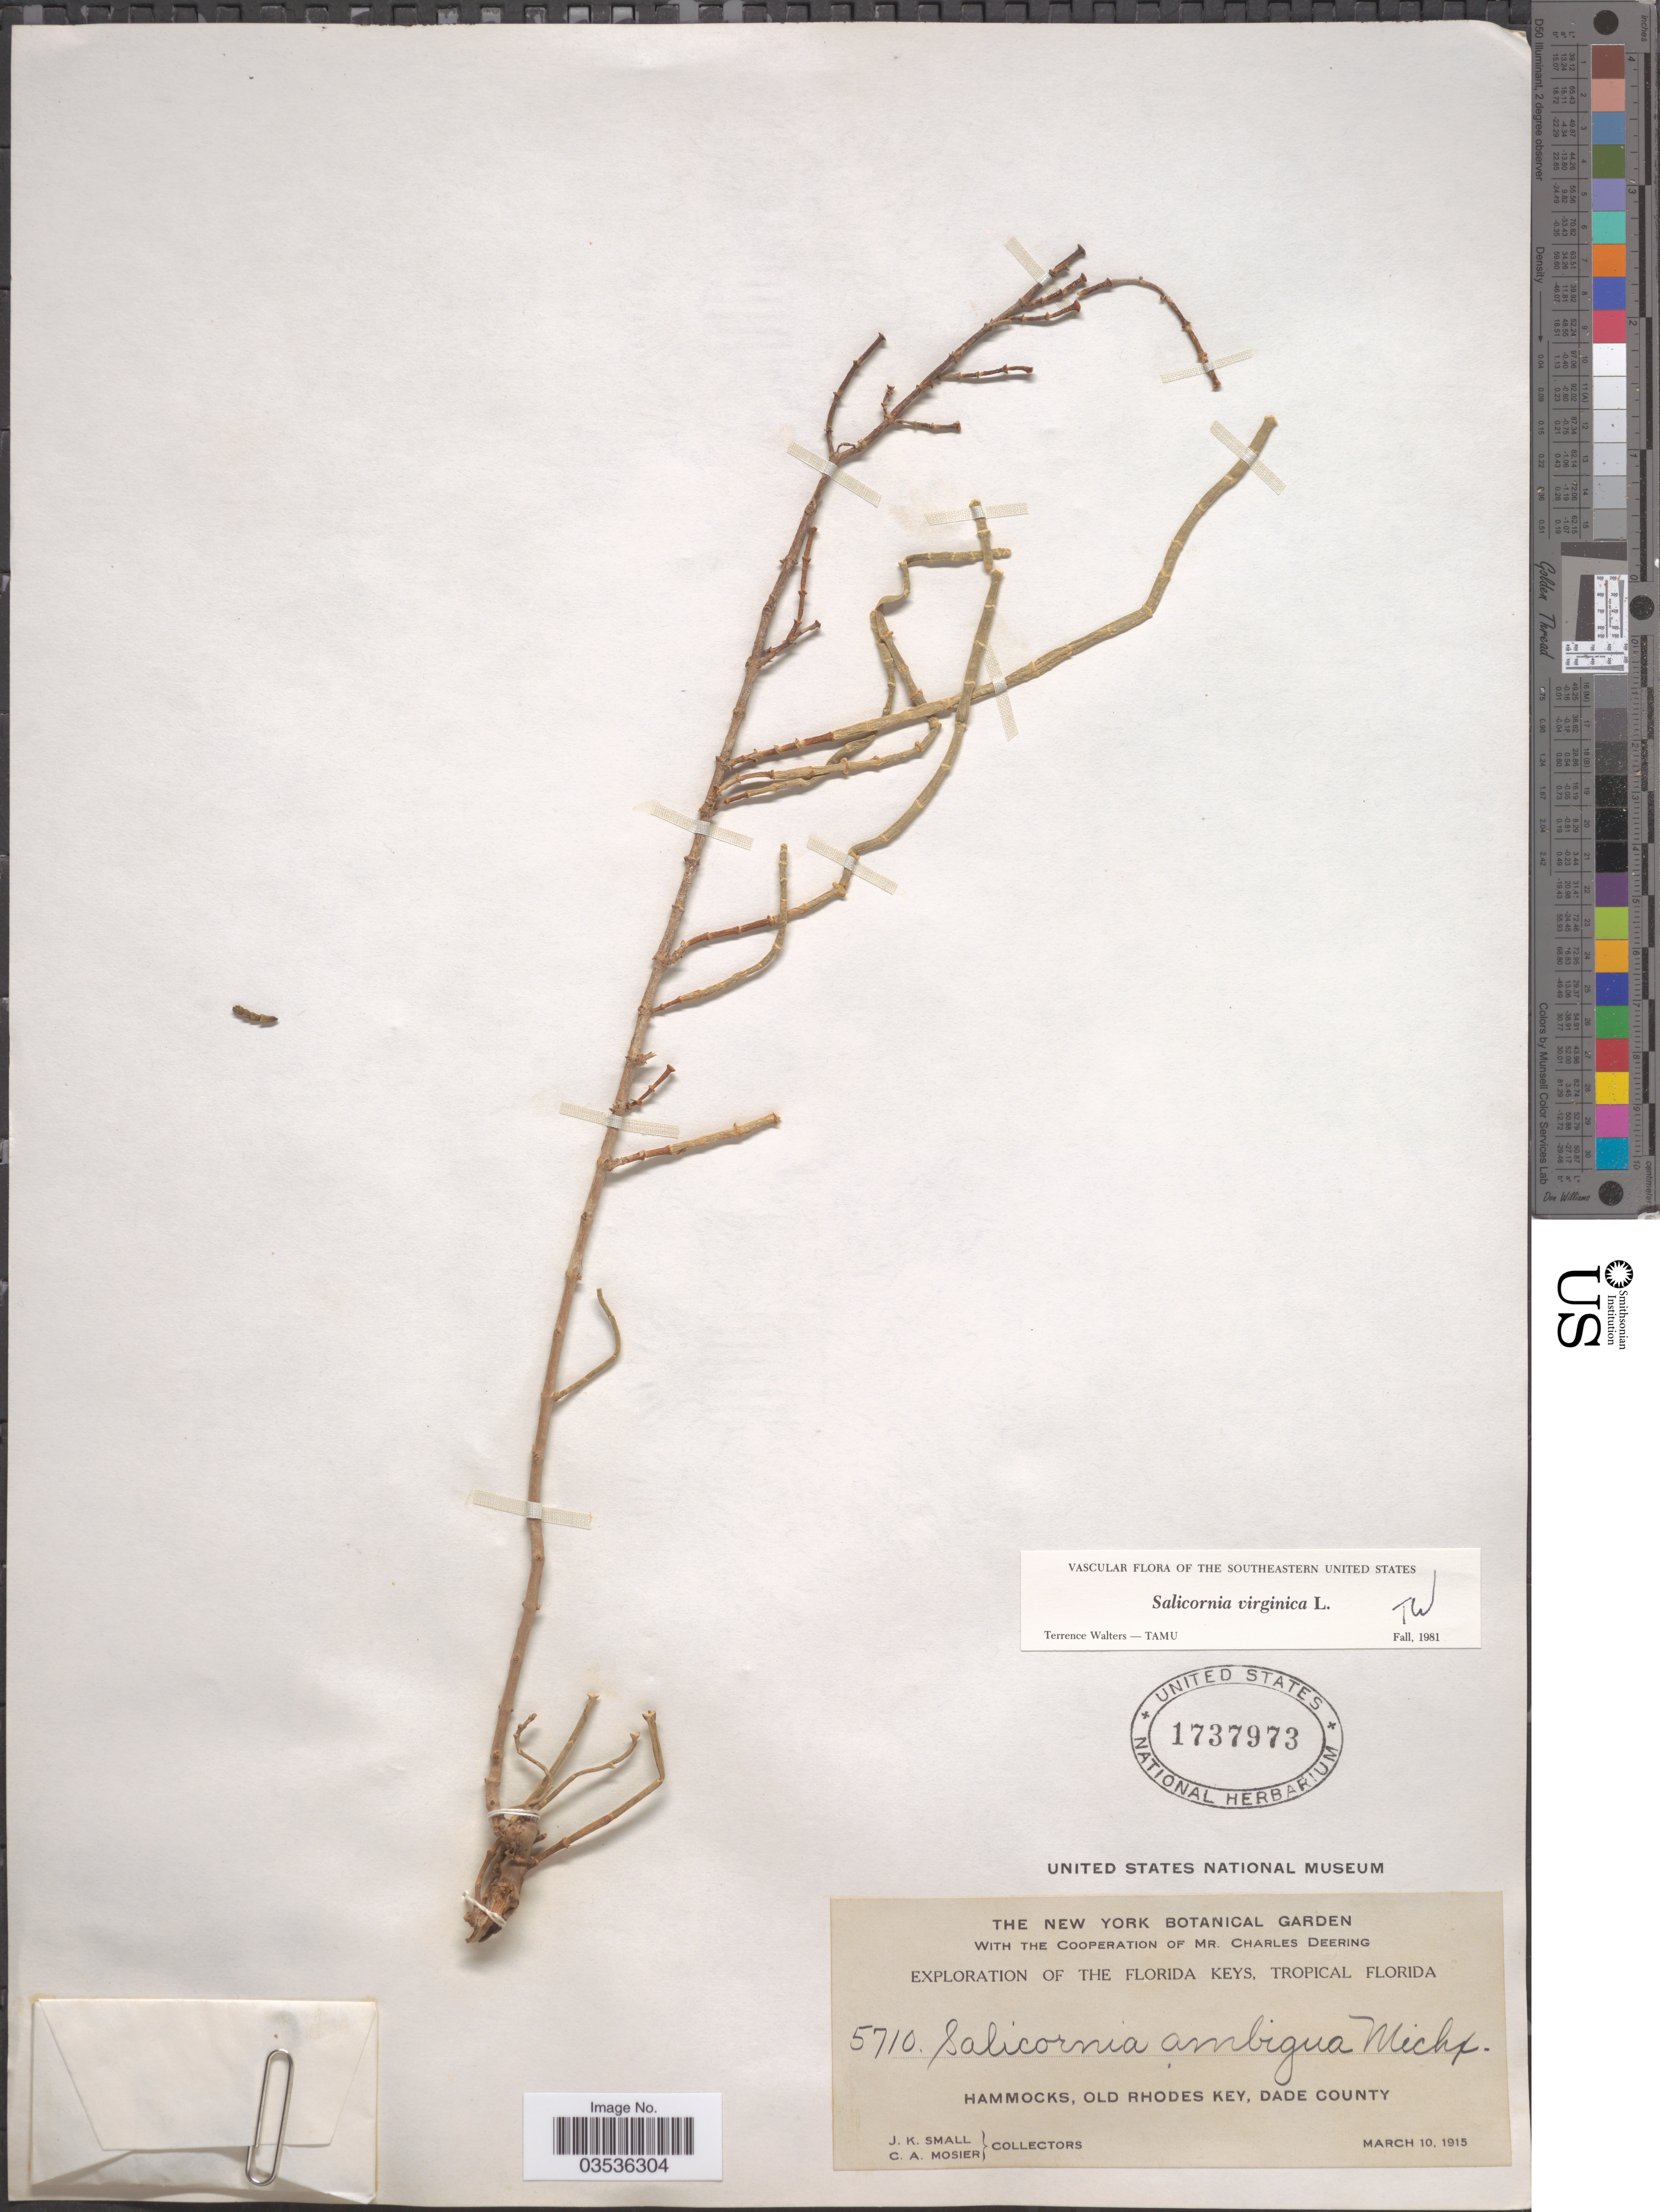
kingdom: Plantae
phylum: Tracheophyta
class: Magnoliopsida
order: Caryophyllales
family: Amaranthaceae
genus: Salicornia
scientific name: Salicornia ambigua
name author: Michx.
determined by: Strong, Mark T., (BOT), Smithsonian Institution - National Museum of Natural History (UNITED STATES)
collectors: J. K. Small & C. A. Mosier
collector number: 5710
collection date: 1915-03-10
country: United States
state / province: Florida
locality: The Florida Keys, Tropical Florida. Hammocks, Old Rhodes Key, Dade County.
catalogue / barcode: US 1737973